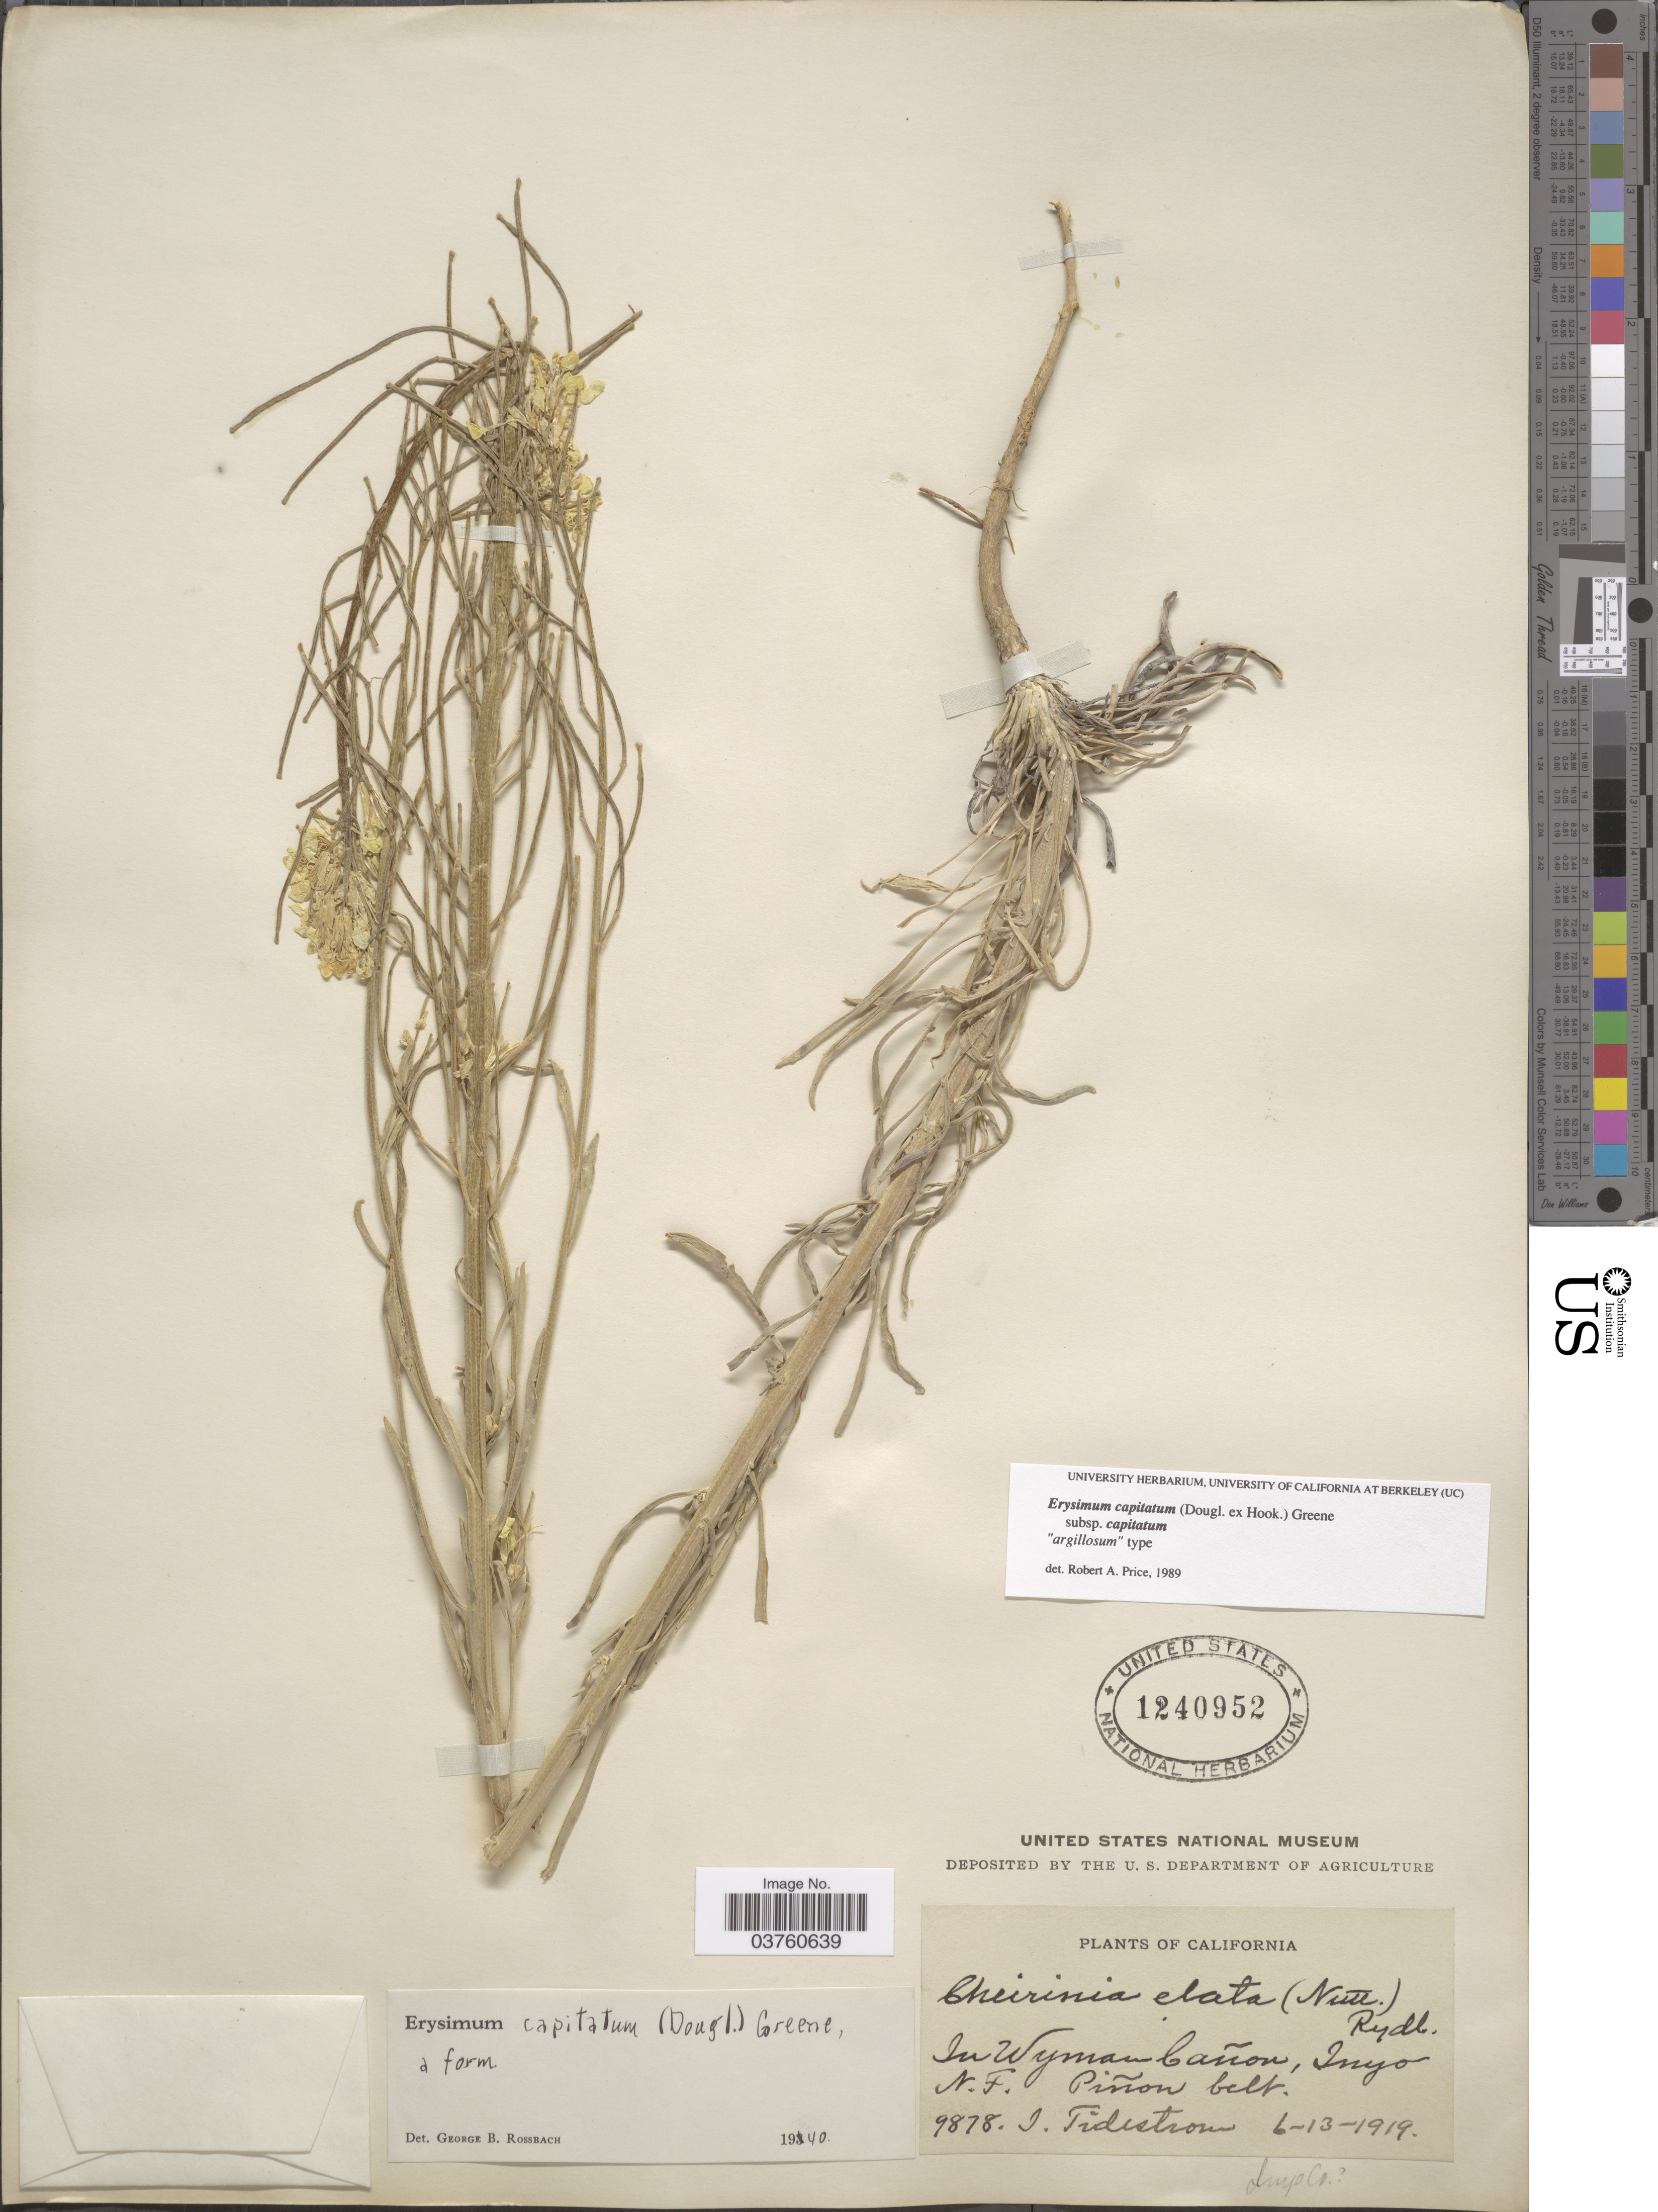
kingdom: Plantae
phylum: Tracheophyta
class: Magnoliopsida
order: Brassicales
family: Brassicaceae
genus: Erysimum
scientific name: Erysimum capitatum subsp. capitatum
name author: (Douglas ex Hook.) Greene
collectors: I. F. Tidestrom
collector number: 9878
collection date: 1919-06-13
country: United States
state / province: California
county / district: Inyo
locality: In Wyman Cañon, Inyo N. F. Piñon belt. Inyo Co.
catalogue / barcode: US 1240952